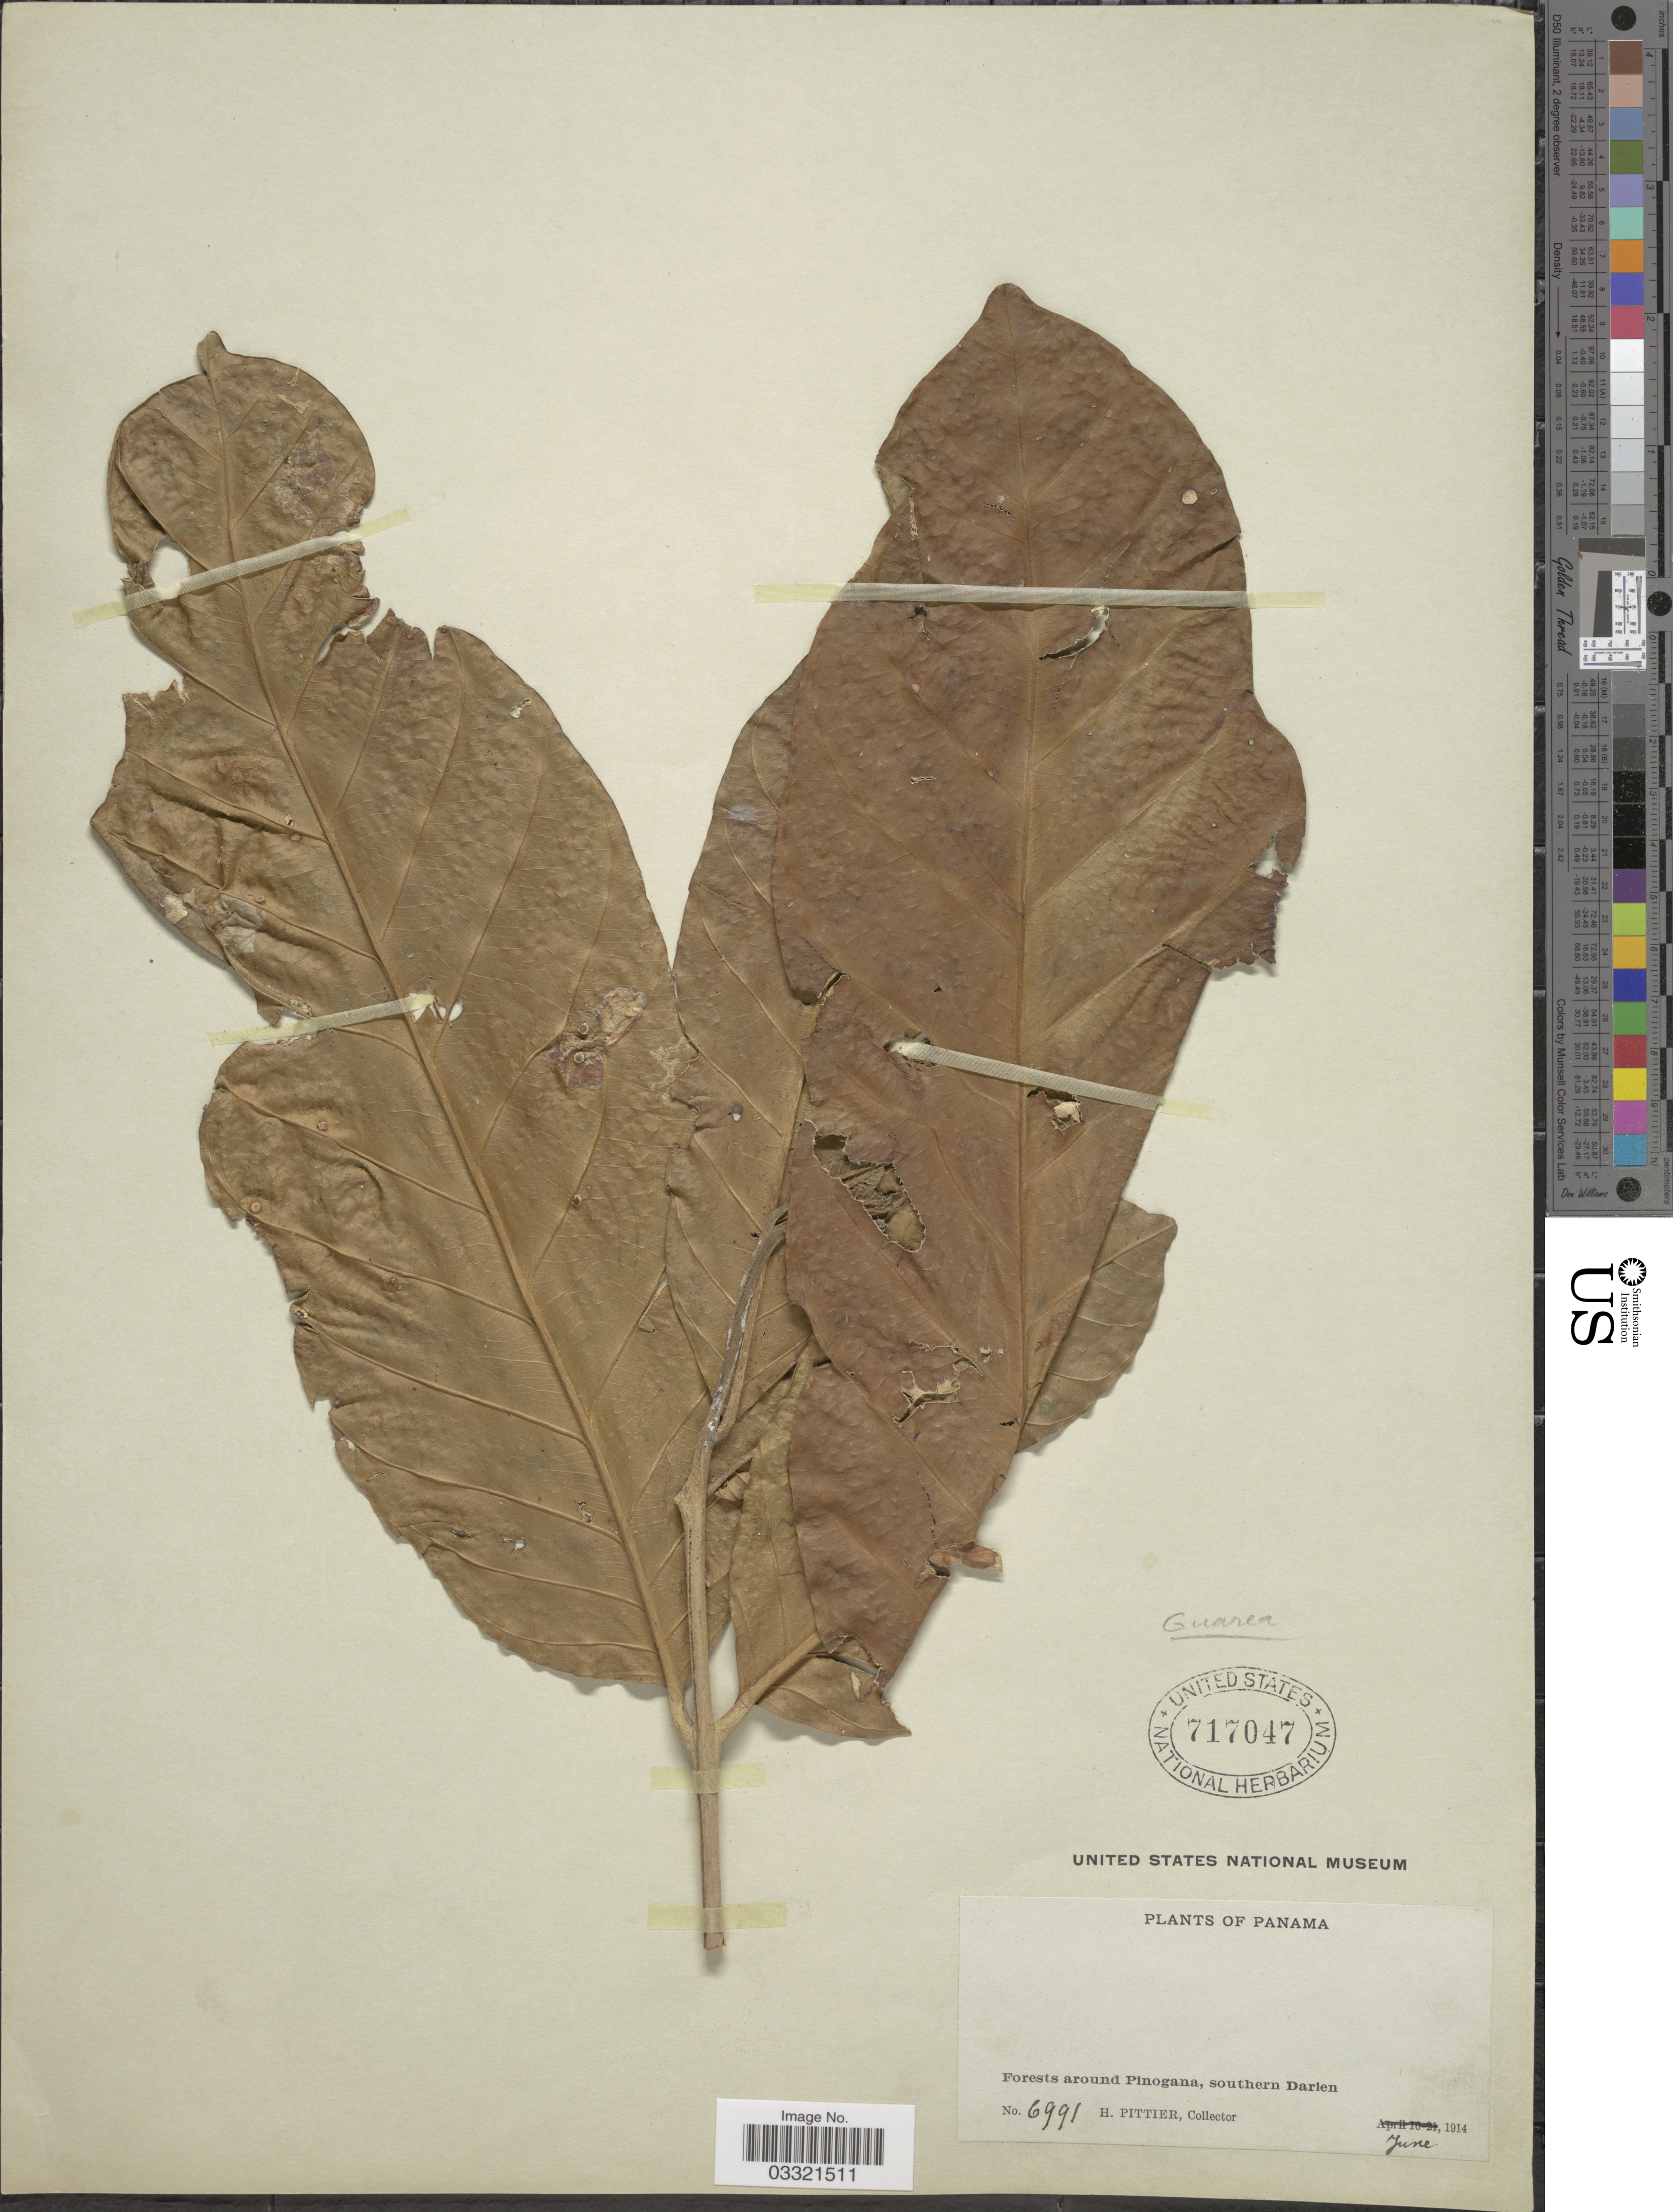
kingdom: Plantae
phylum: Tracheophyta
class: Magnoliopsida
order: Sapindales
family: Meliaceae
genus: Guarea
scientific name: Guarea sp.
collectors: H. F. Pittier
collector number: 6991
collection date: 1914-06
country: Panama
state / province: Darién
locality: Forests around Pinogana, southern Darien.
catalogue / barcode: US 717047